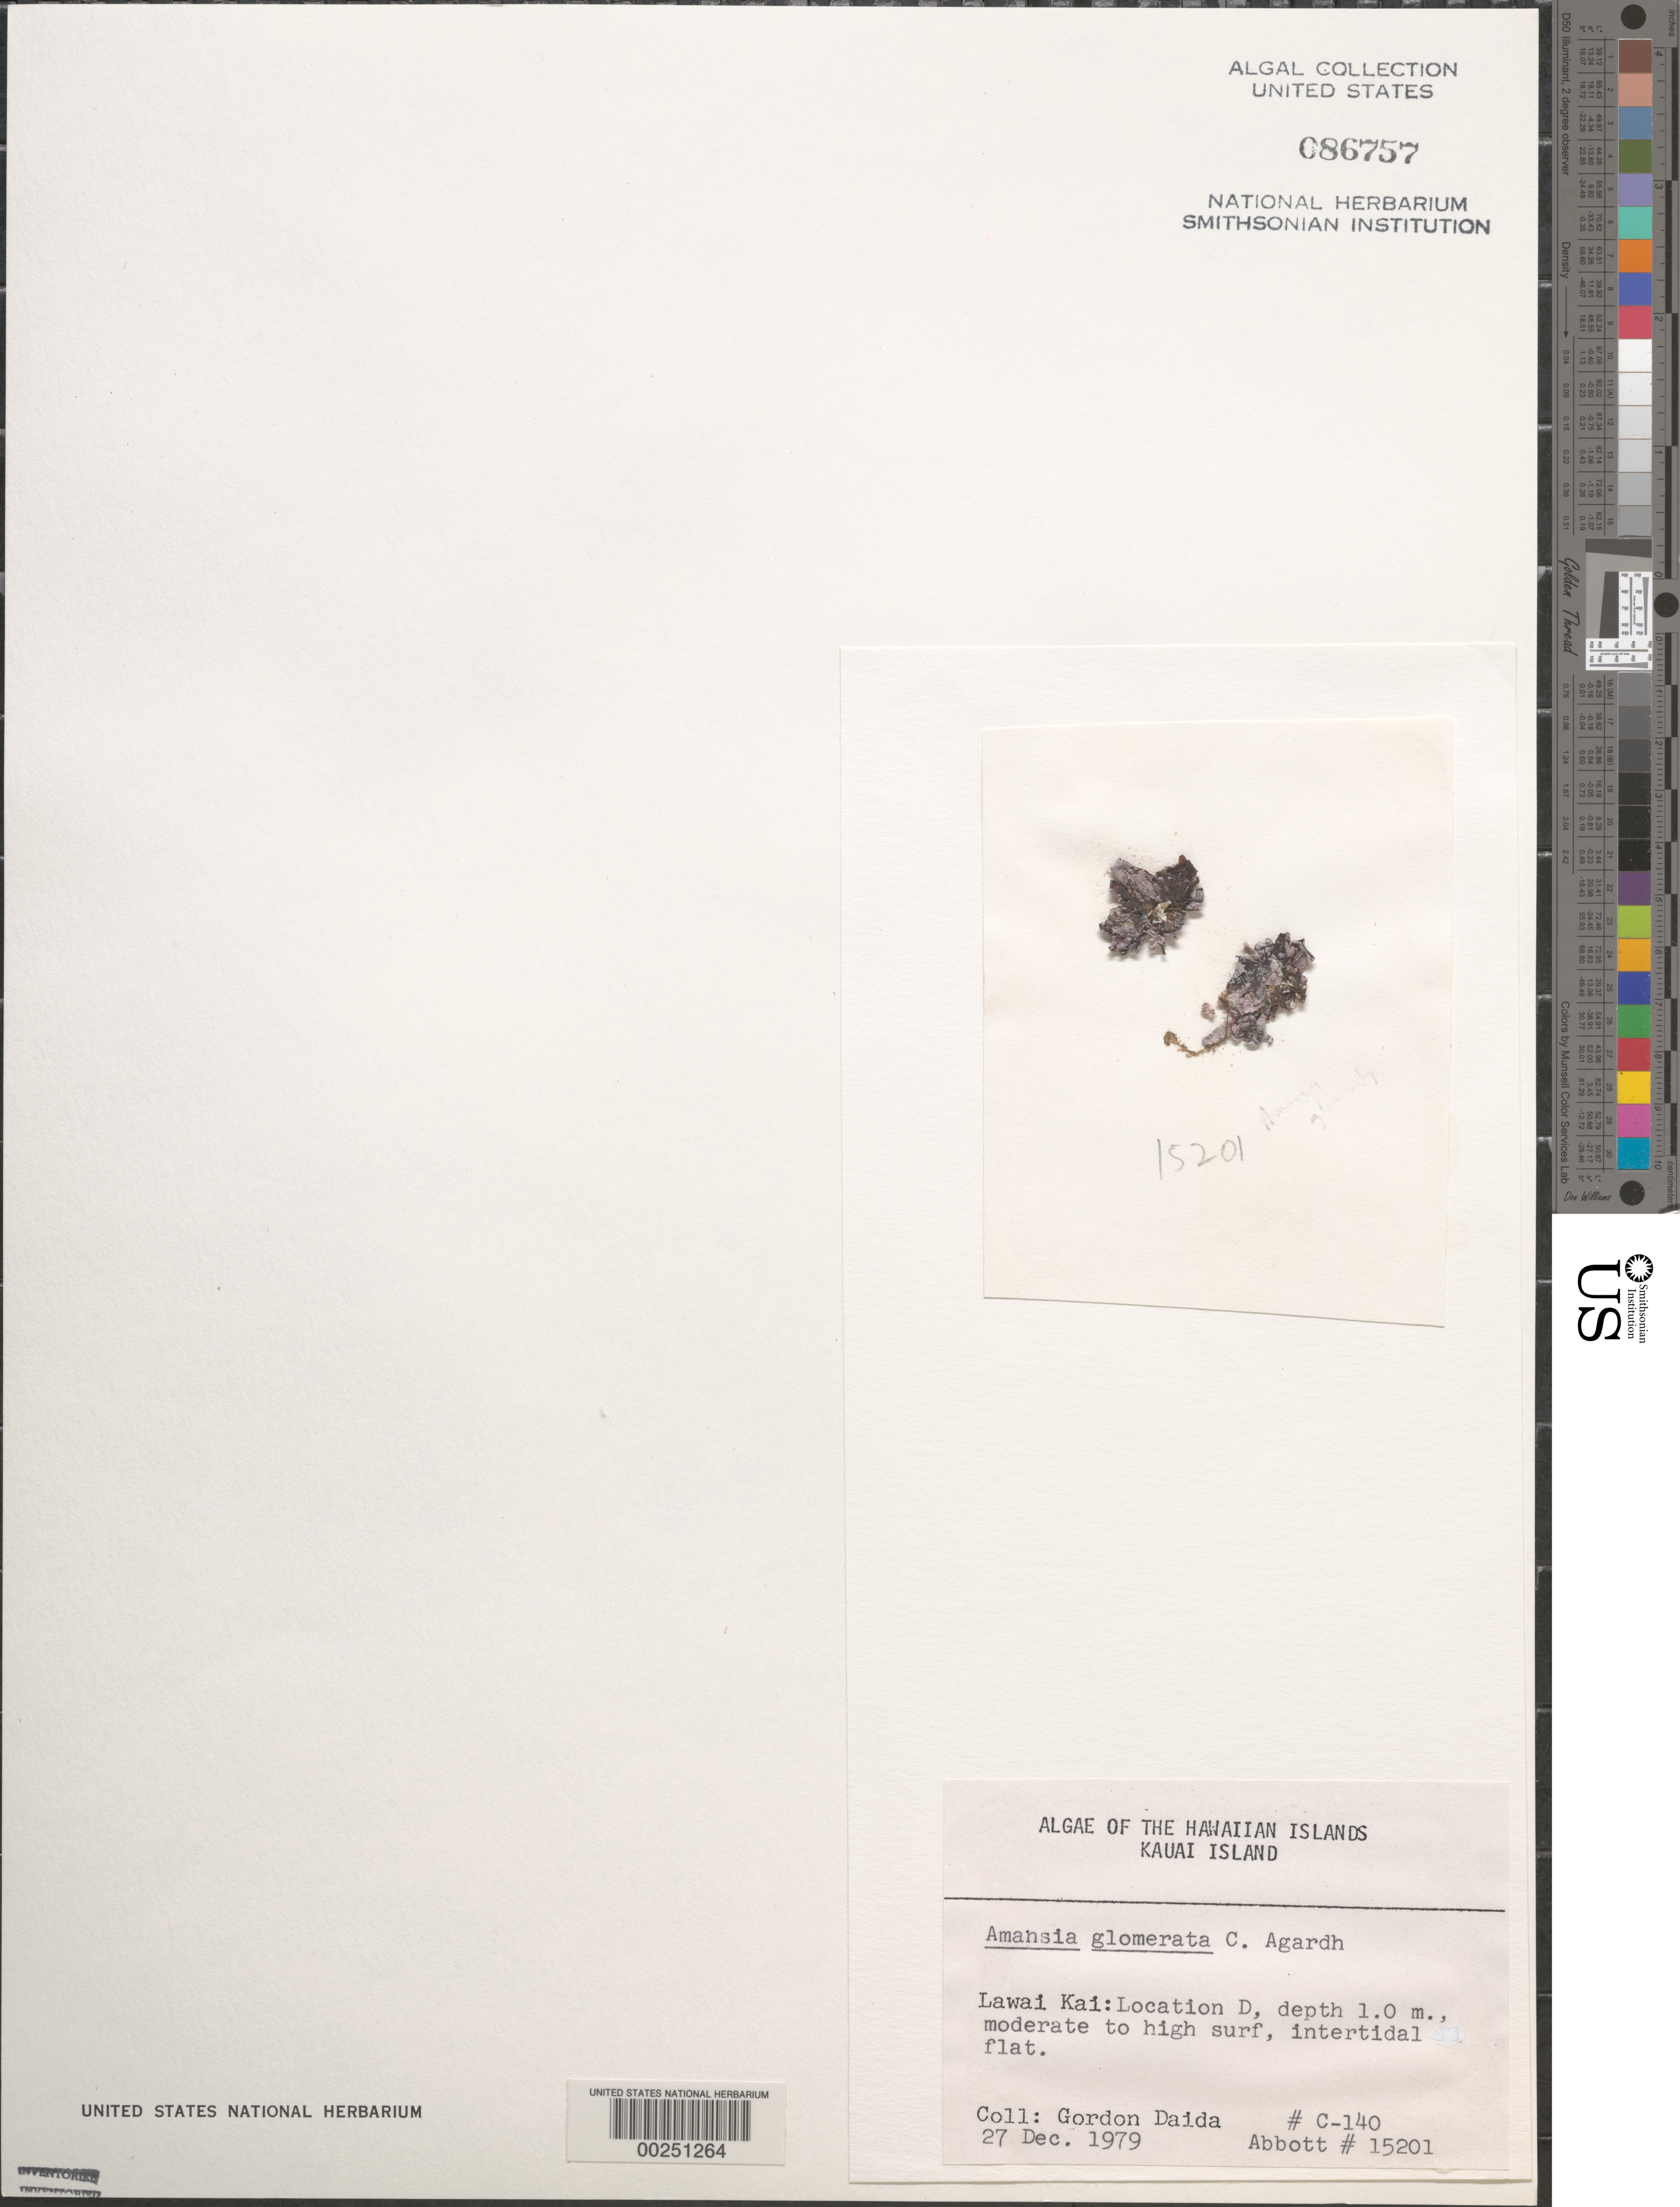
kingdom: Plantae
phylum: Rhodophyta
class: Florideophyceae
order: Ceramiales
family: Rhodomelaceae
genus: Amansia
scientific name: Amansia glomerata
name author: C. Agardh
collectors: G. Daida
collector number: C140 & IAA 15201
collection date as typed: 27 Dec 1979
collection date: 1979-12-27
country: United States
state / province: Hawaii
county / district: Kauai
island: Kaua'i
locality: Lawai Kai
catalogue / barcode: US 86757